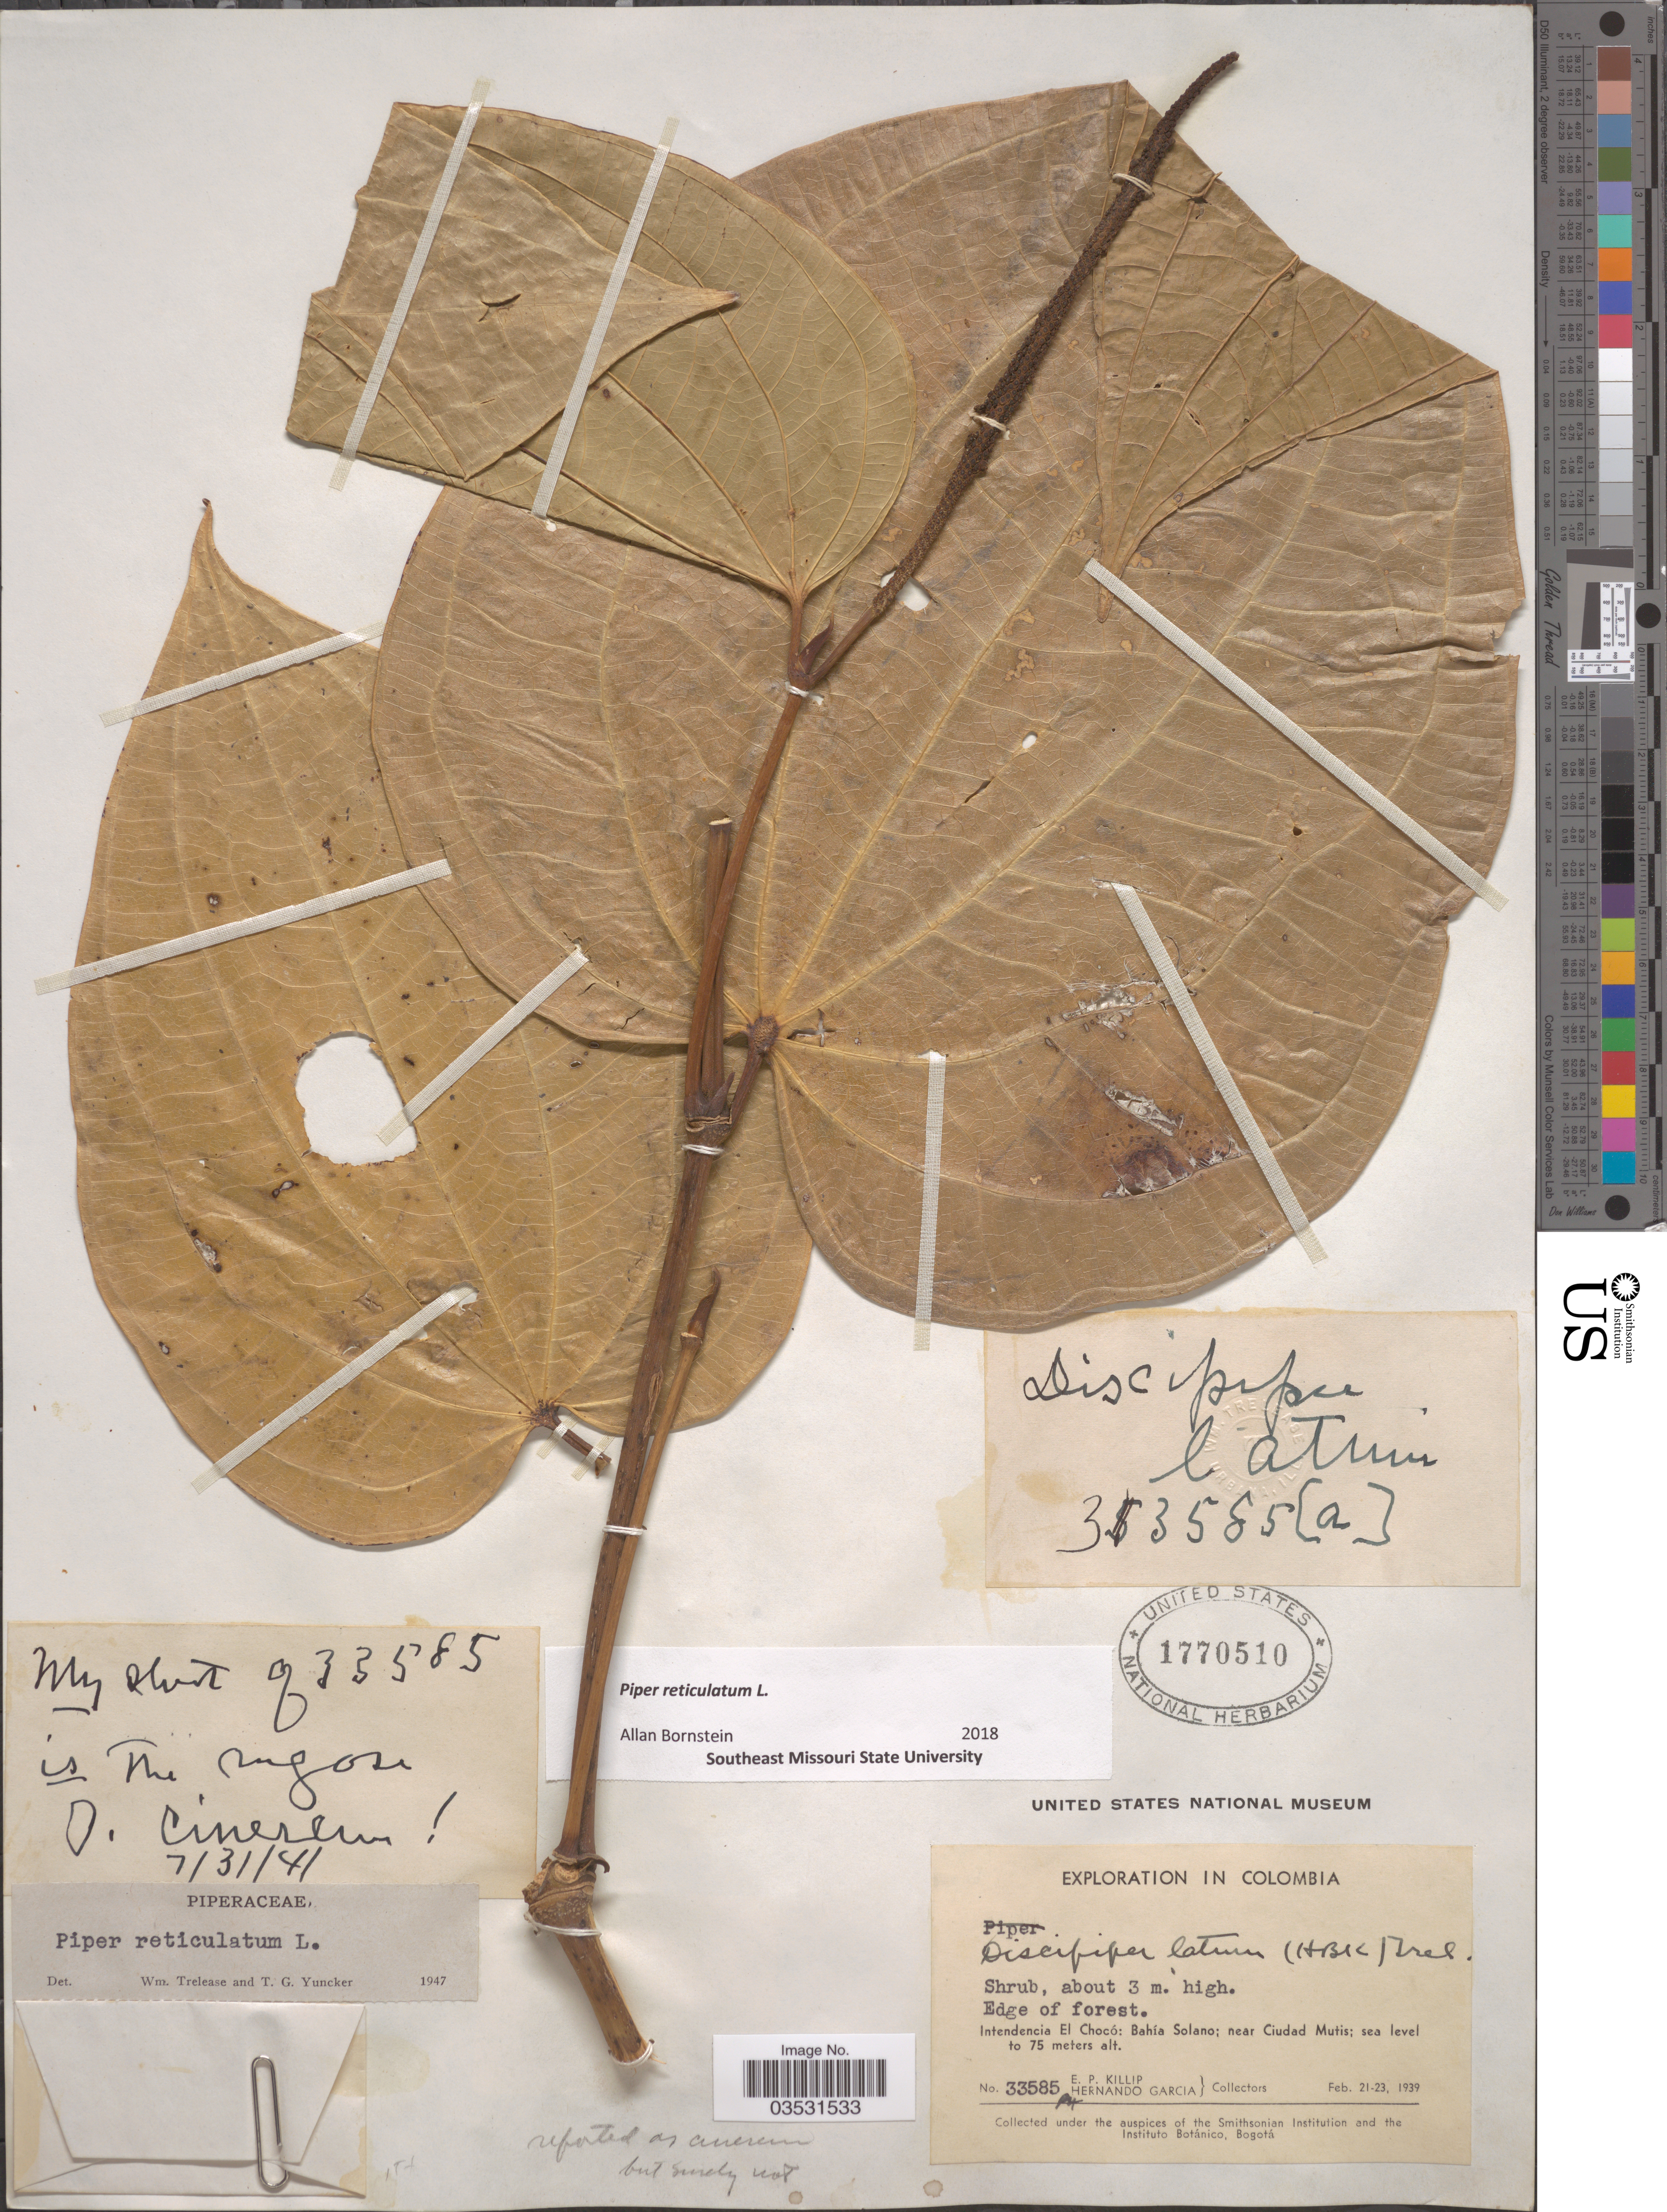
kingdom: Plantae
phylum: Tracheophyta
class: Magnoliopsida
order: Piperales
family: Piperaceae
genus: Piper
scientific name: Piper reticulatum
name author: L.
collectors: E. P. Killip & H. Garcia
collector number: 33585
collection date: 1939-02-21/1939-02-23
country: Colombia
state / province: Chocó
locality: Edge of forest. Intendencia El Chocó: Bahía Solano; near Ciudad Mutis.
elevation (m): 0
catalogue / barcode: US 1770510